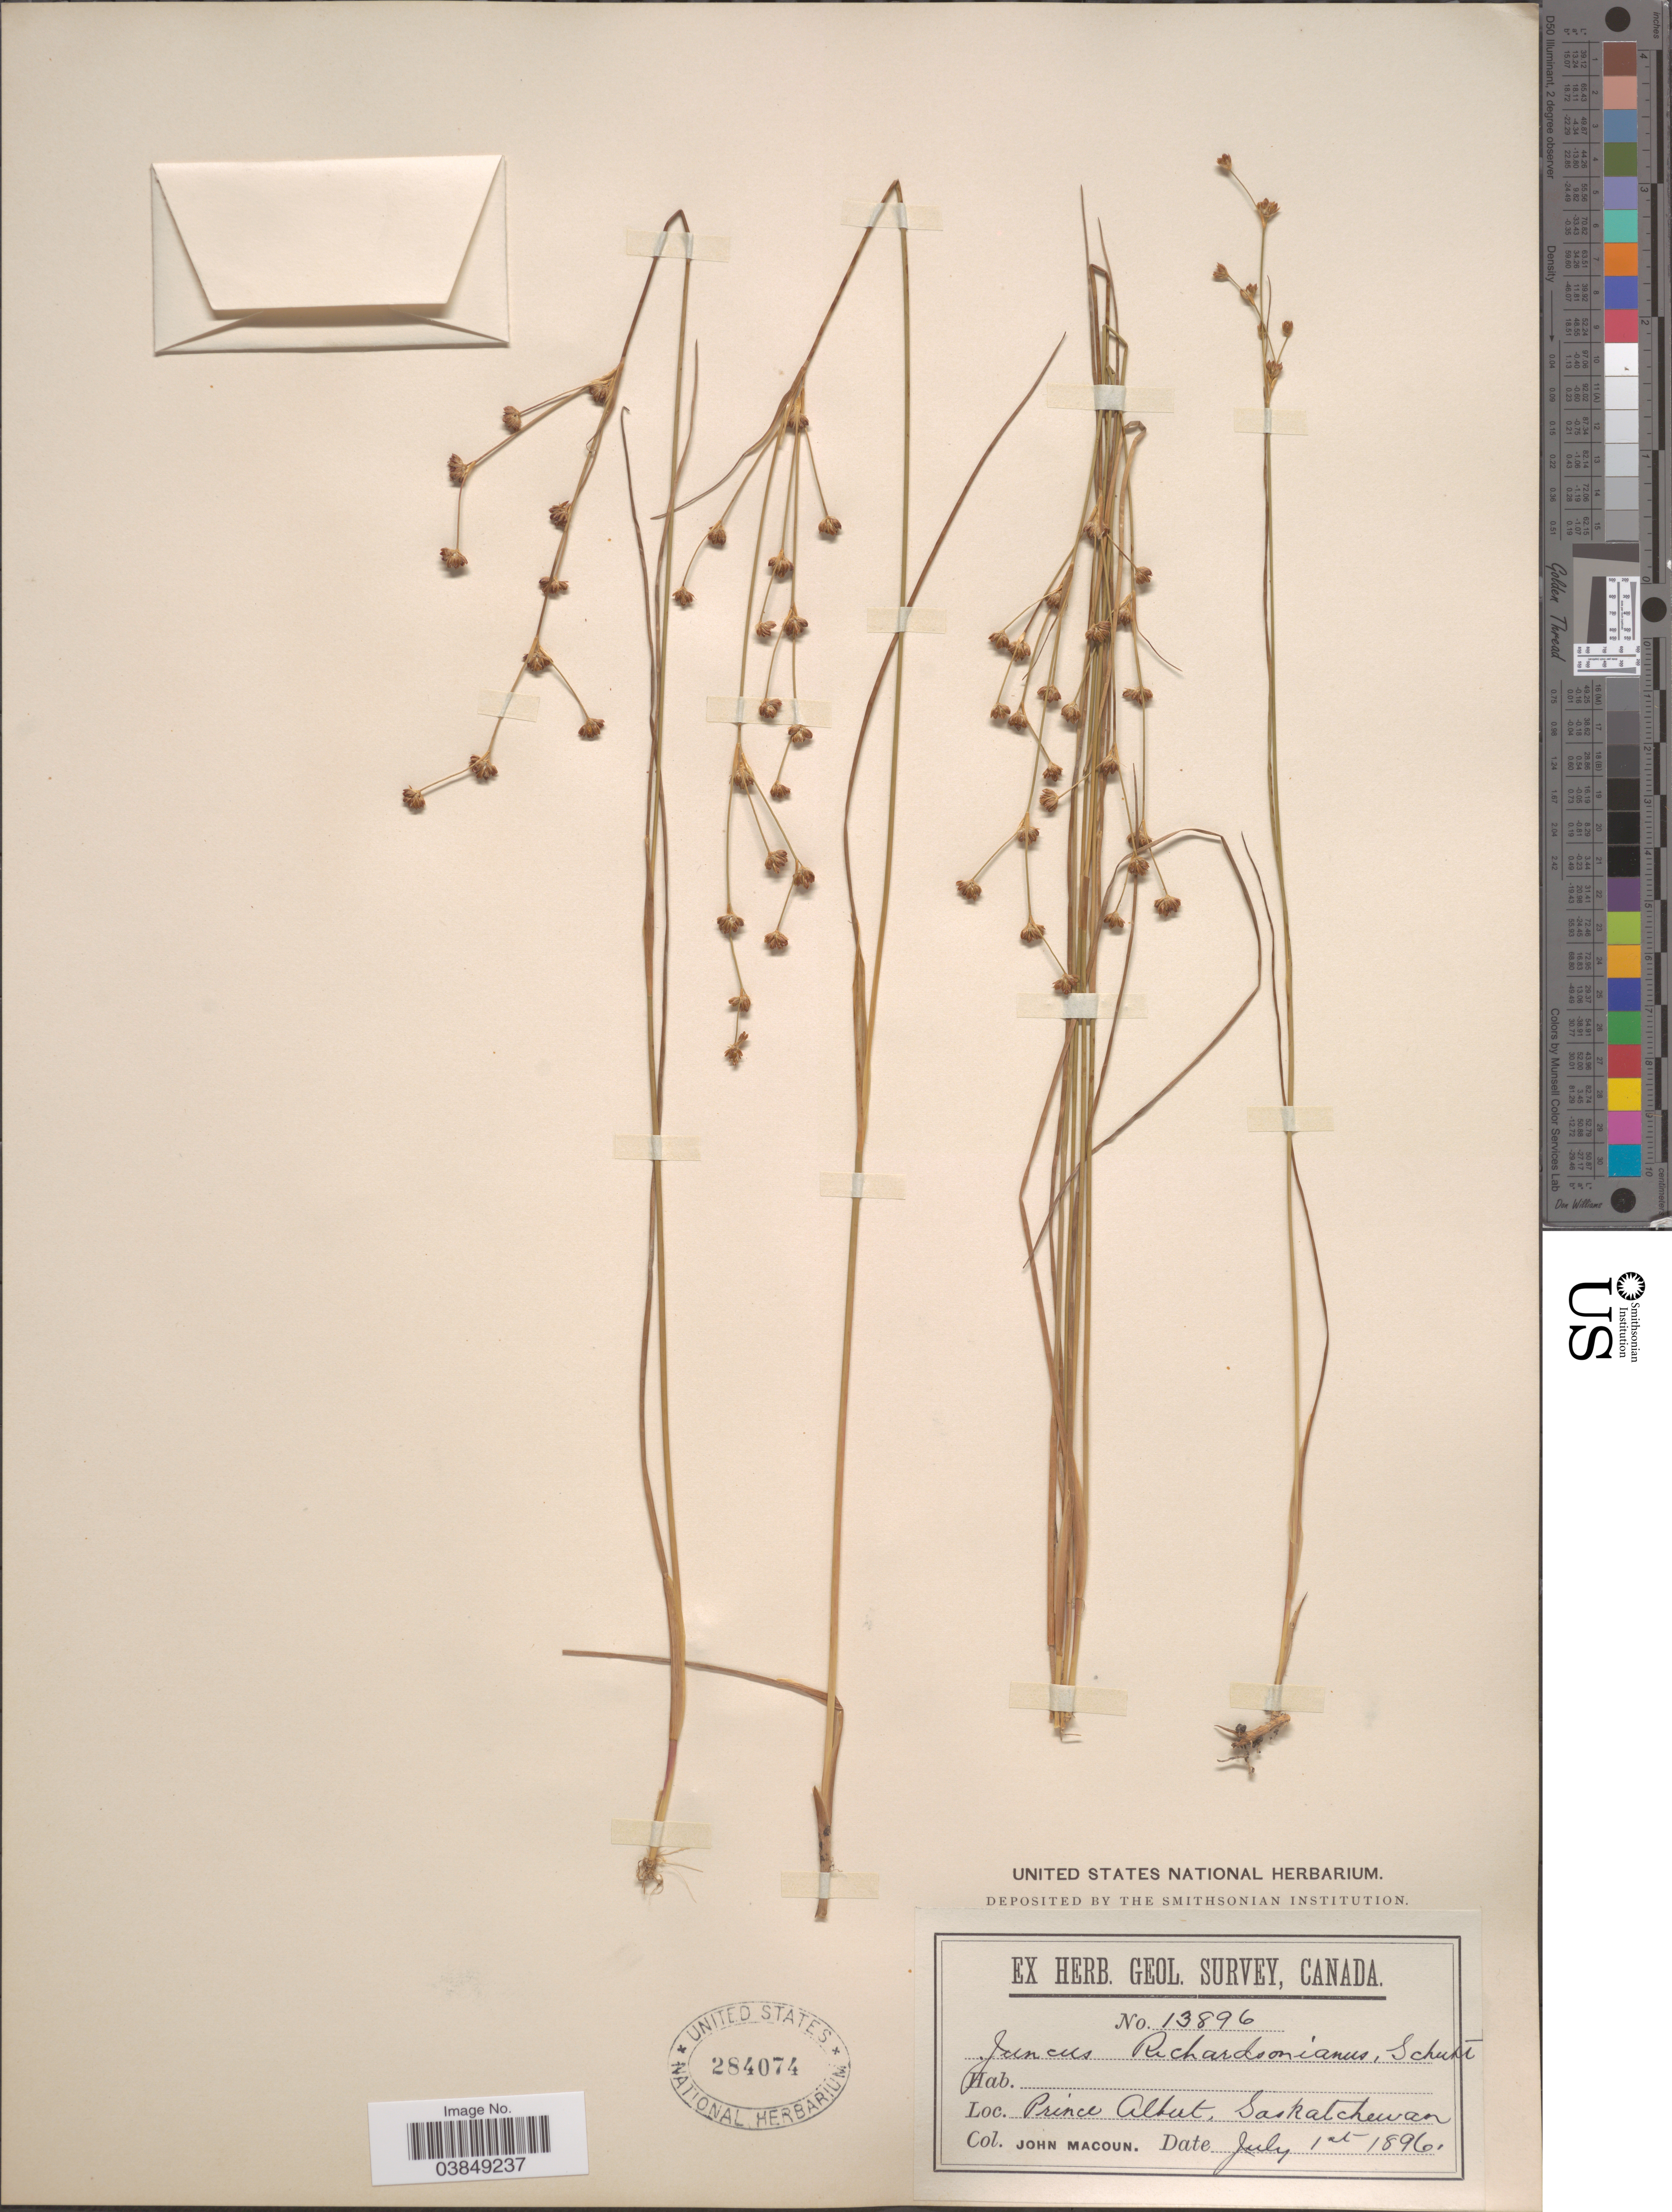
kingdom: Plantae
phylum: Tracheophyta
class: Liliopsida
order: Poales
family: Juncaceae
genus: Juncus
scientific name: Juncus rariflorus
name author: Hartm.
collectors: J. Macoun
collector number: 13896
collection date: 1896-07-01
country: Canada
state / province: Saskatchewan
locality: Prince Albert, Saskatchewan.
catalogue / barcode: US 284074